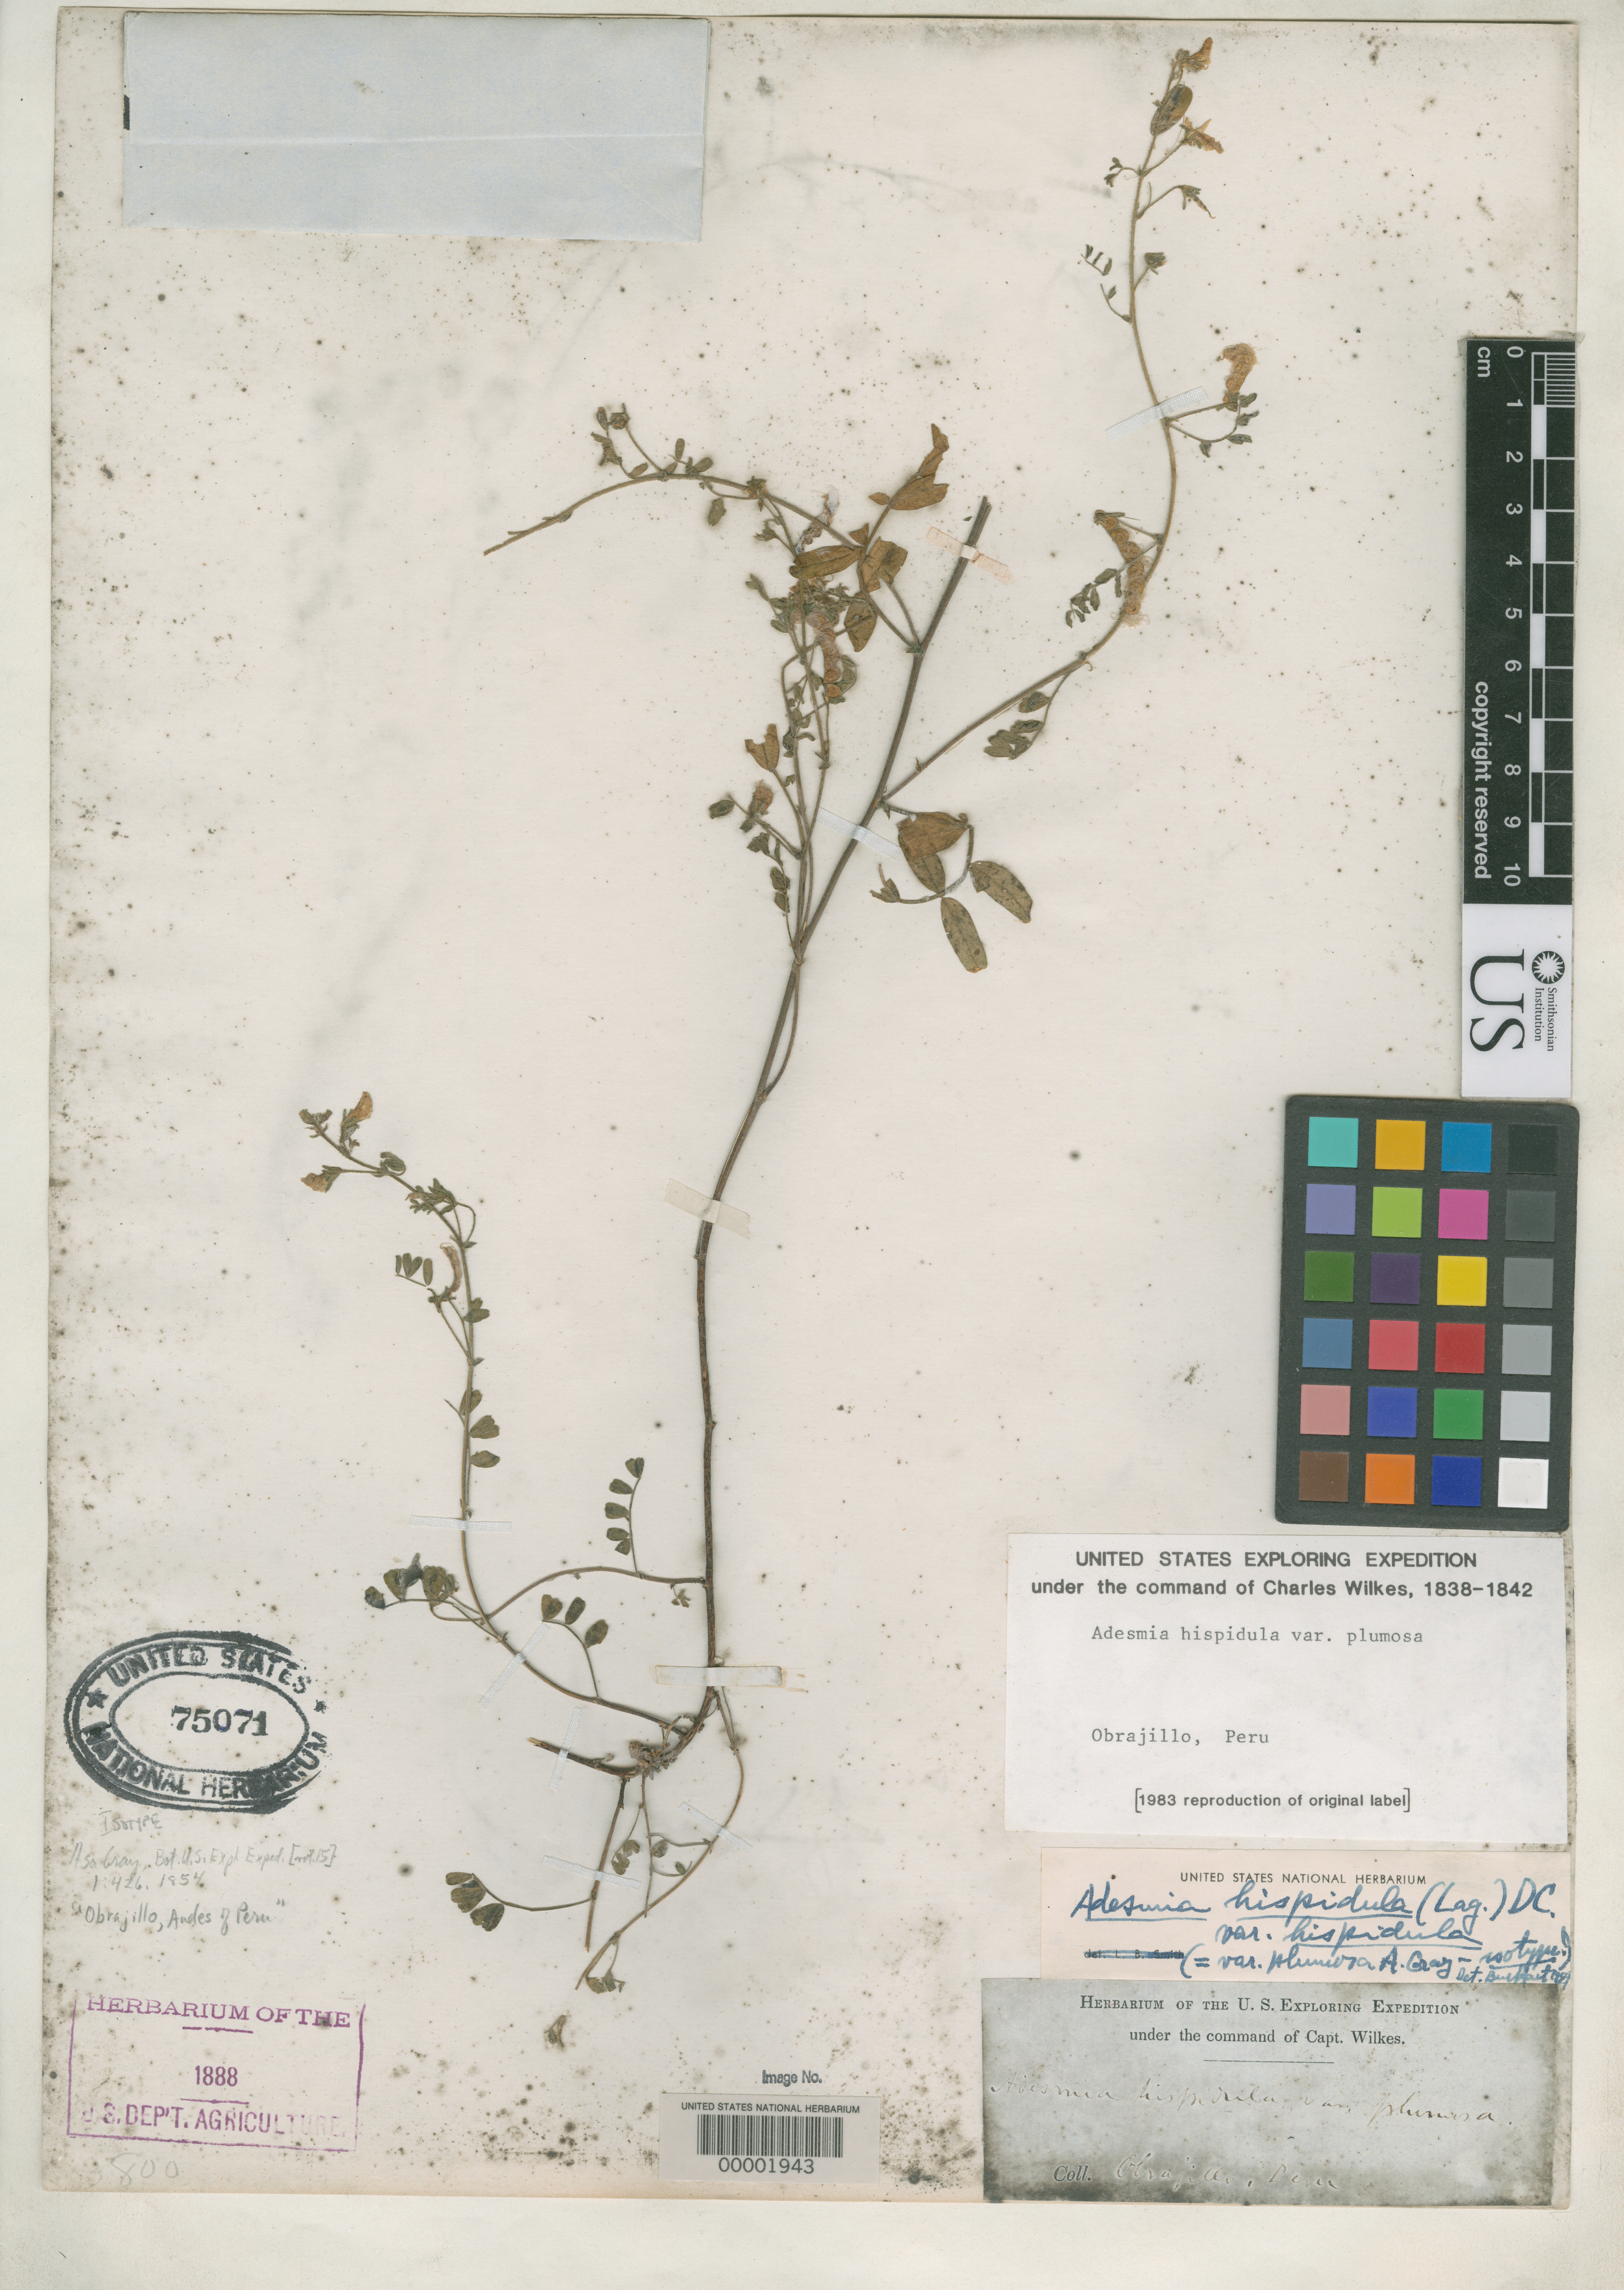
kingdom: Plantae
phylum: Tracheophyta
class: Magnoliopsida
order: Fabales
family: Fabaceae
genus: Adesmia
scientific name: Adesmia hispidula var. plumosa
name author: A. Gray in Wilkes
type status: Isotype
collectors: Wilkes Explor. Exped.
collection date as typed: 1839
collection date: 1839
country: Peru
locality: Andes Mountains, Obrajillo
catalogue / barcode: US 75071